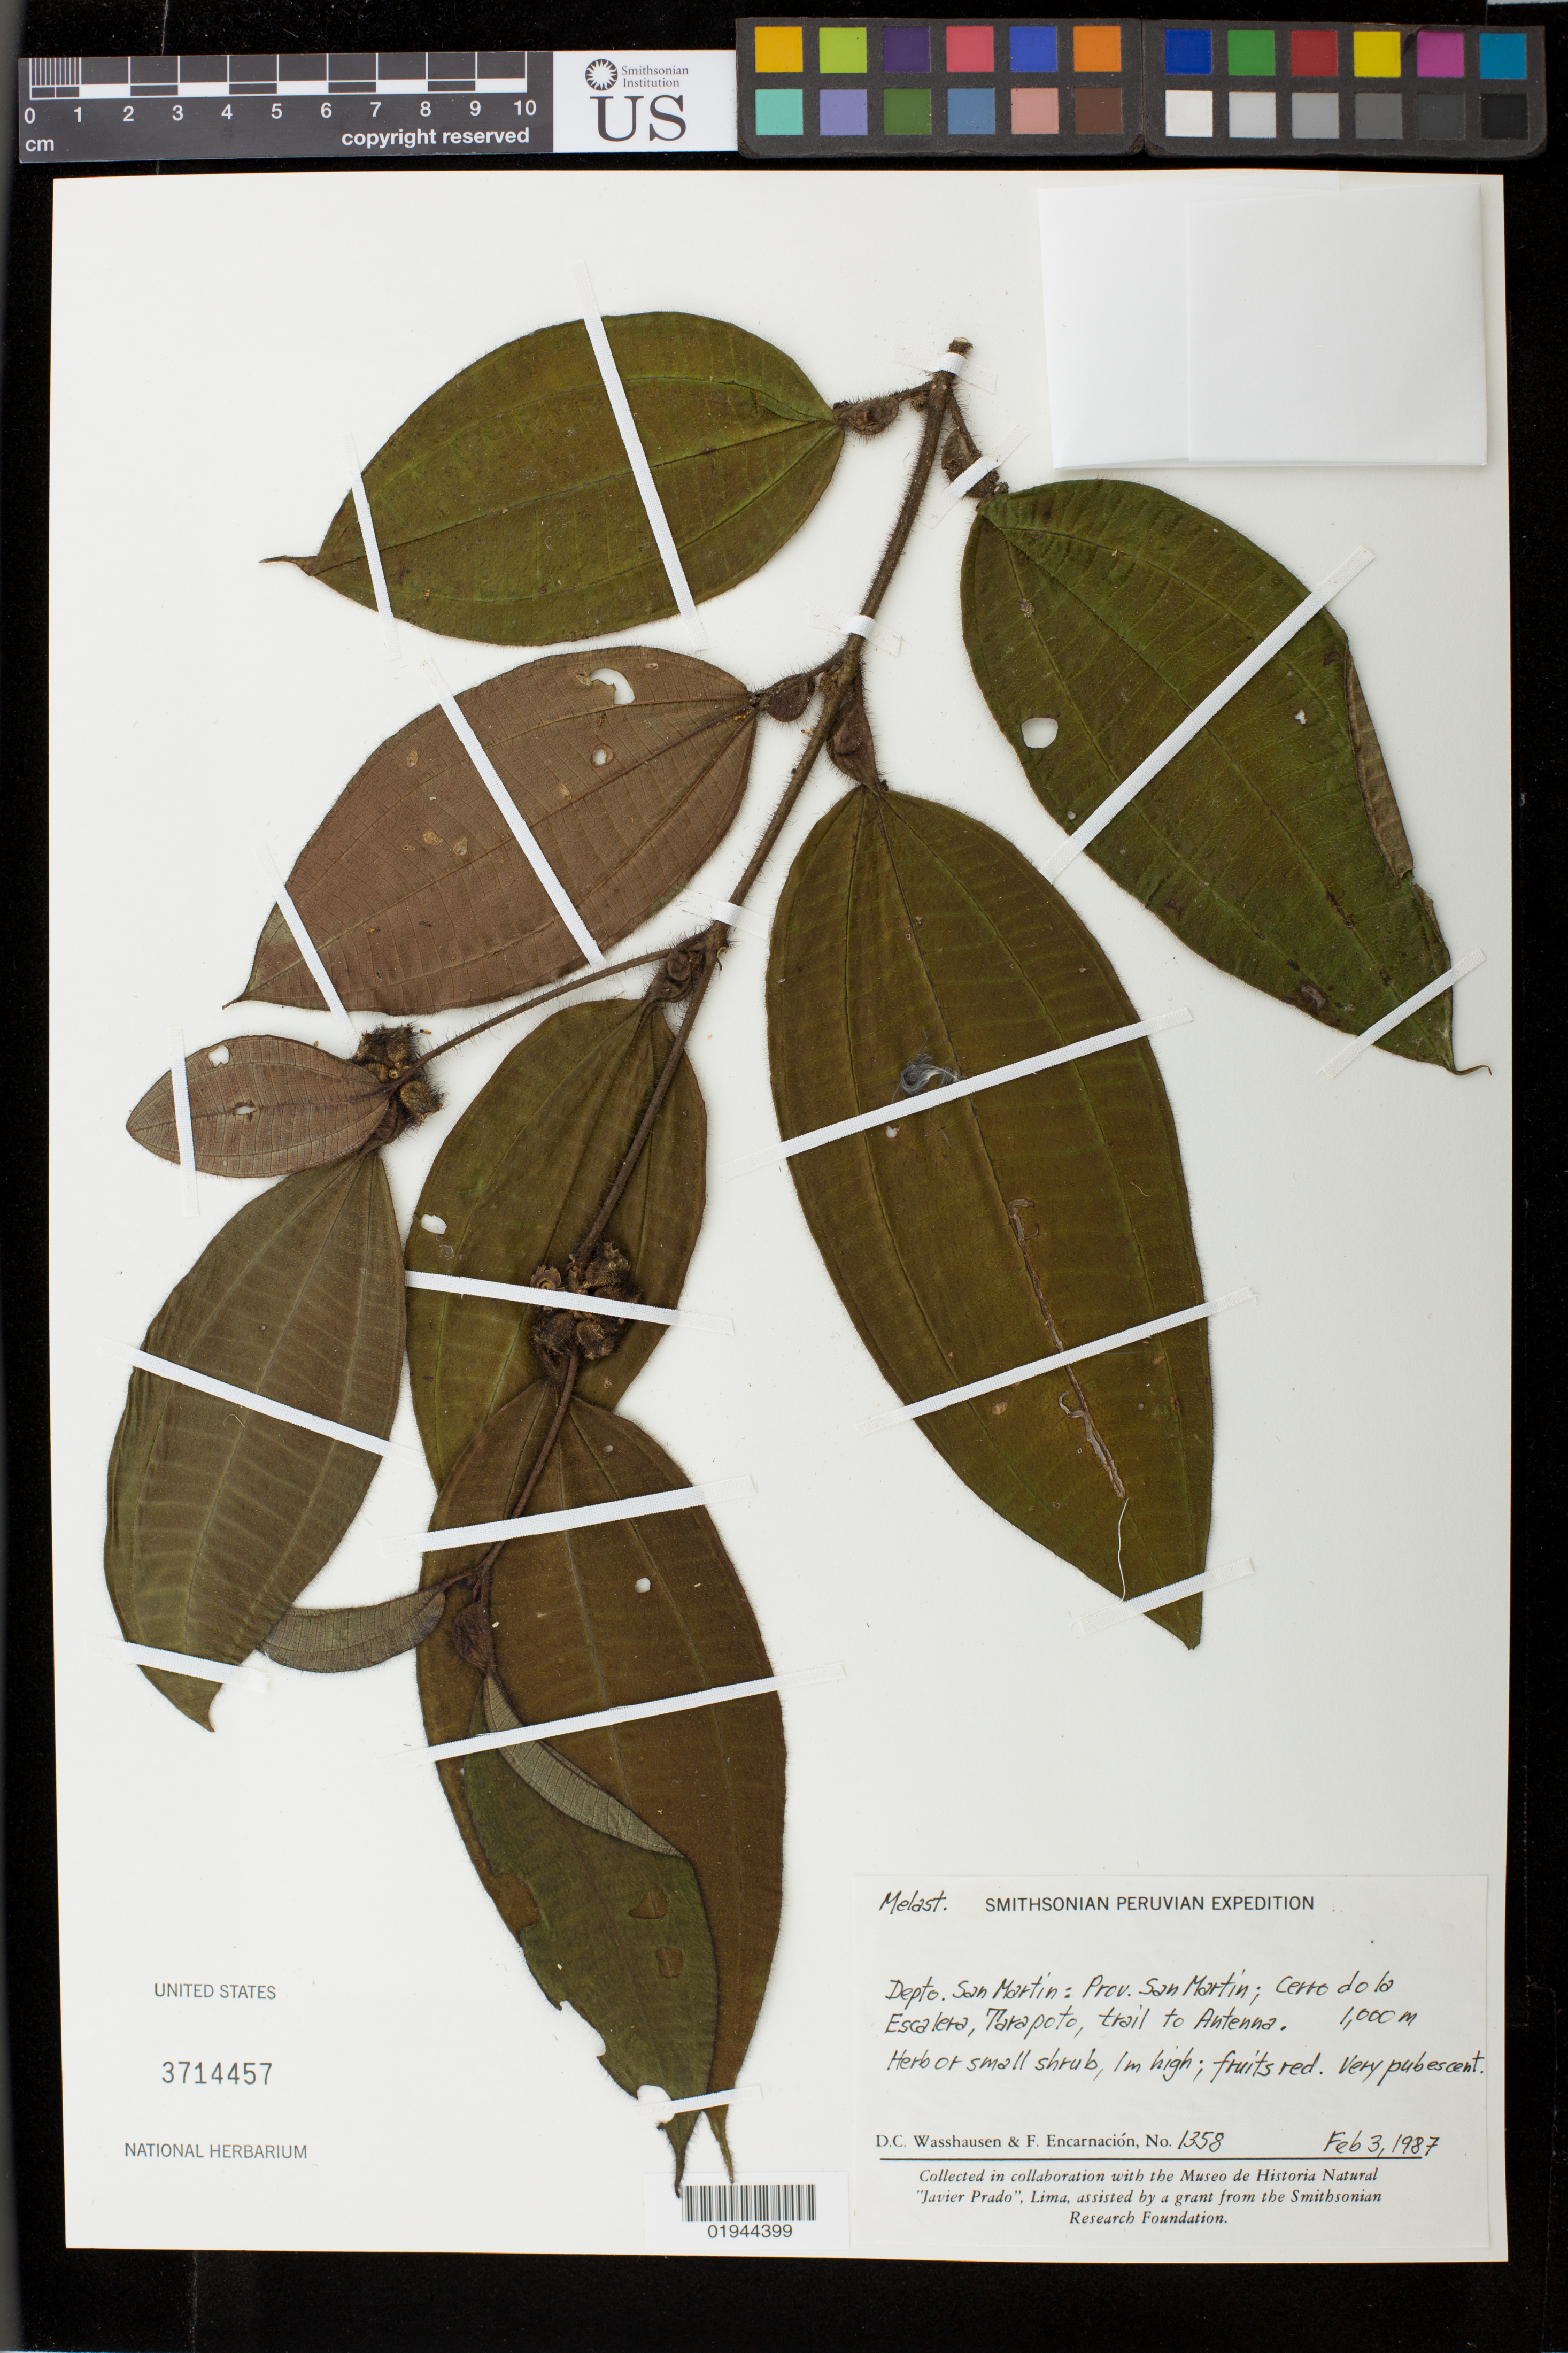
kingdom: Plantae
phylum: Tracheophyta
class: Magnoliopsida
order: Myrtales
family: Melastomataceae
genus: Miconia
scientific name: Miconia carolensis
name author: (Gleason) Michelang.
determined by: Michelangeli, F. A.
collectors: D. C. Wasshausen & F. Encarnación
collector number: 1358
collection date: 1987-02-03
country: Peru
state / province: San Martín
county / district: San Martín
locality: Cerro de la Escalera, Tarapoto, trail to Antenna.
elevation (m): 1000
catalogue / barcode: US 3714457